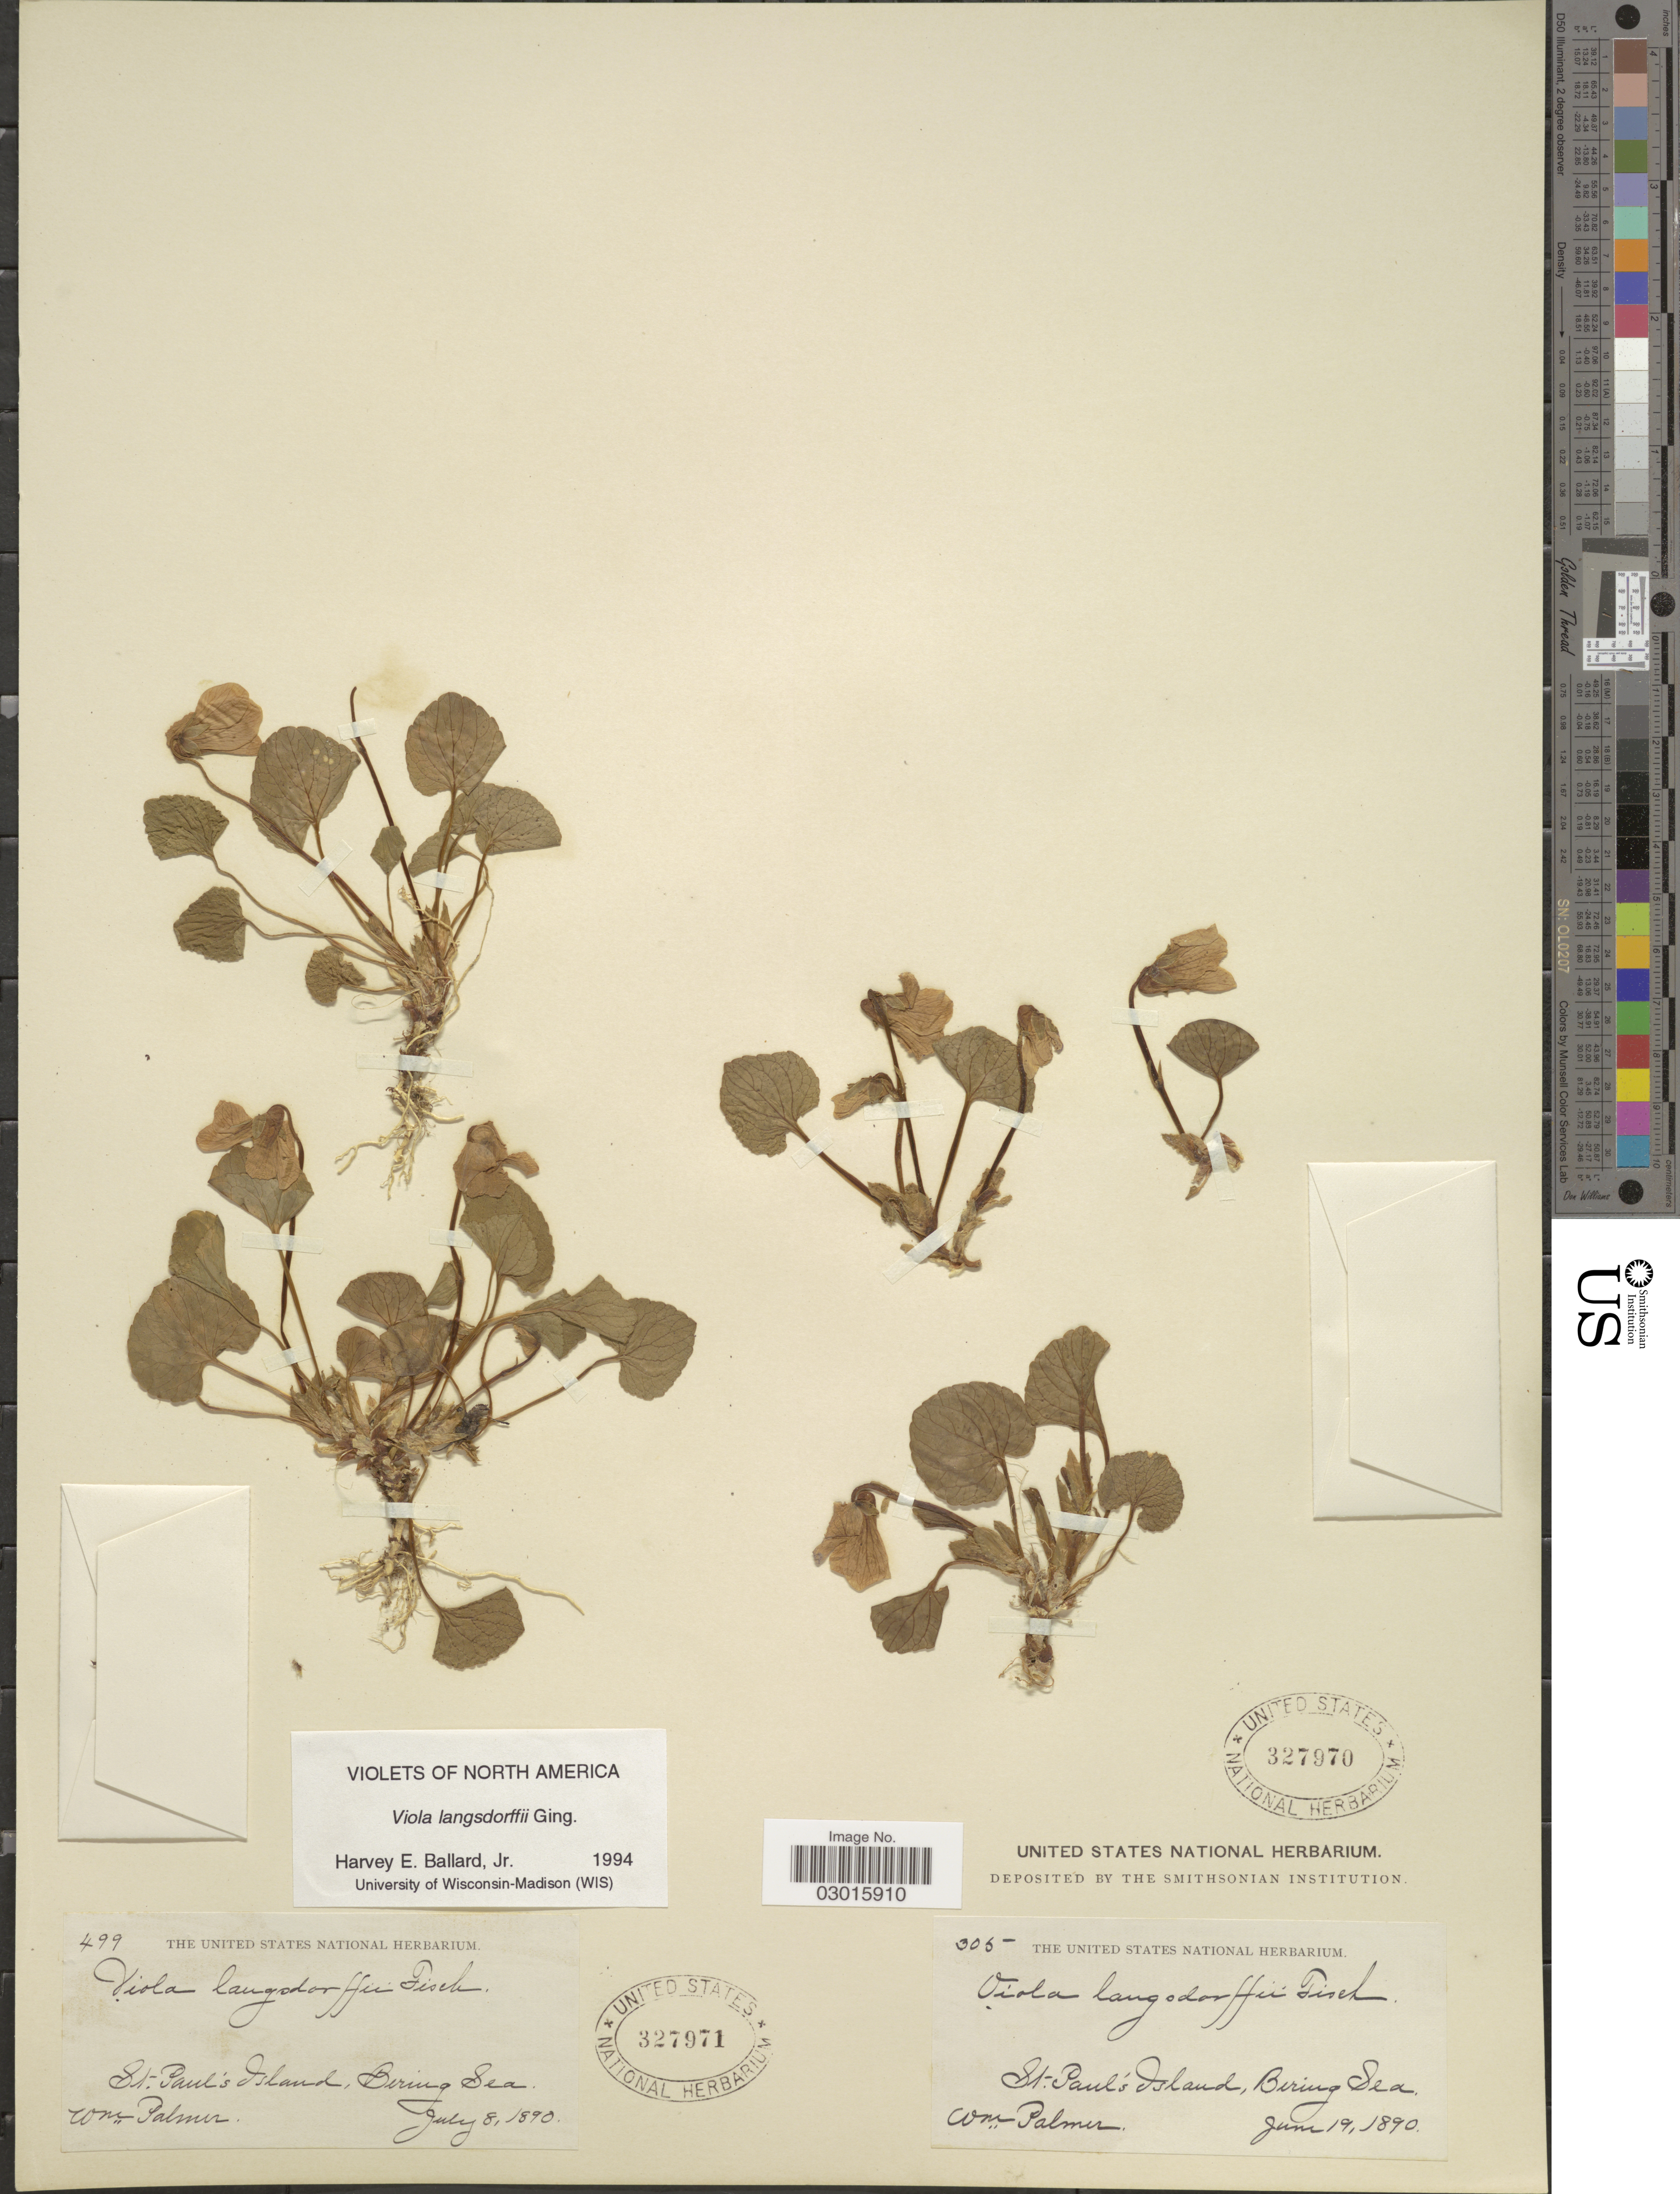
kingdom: Plantae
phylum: Tracheophyta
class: Magnoliopsida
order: Malpighiales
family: Violaceae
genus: Viola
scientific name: Viola langsdorffii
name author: Fisch. ex Ging.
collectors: W. Palmer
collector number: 305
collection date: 1890-06-19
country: United States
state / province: Alaska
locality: St. Paul's Island, Bering Sea.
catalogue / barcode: US 327970-2